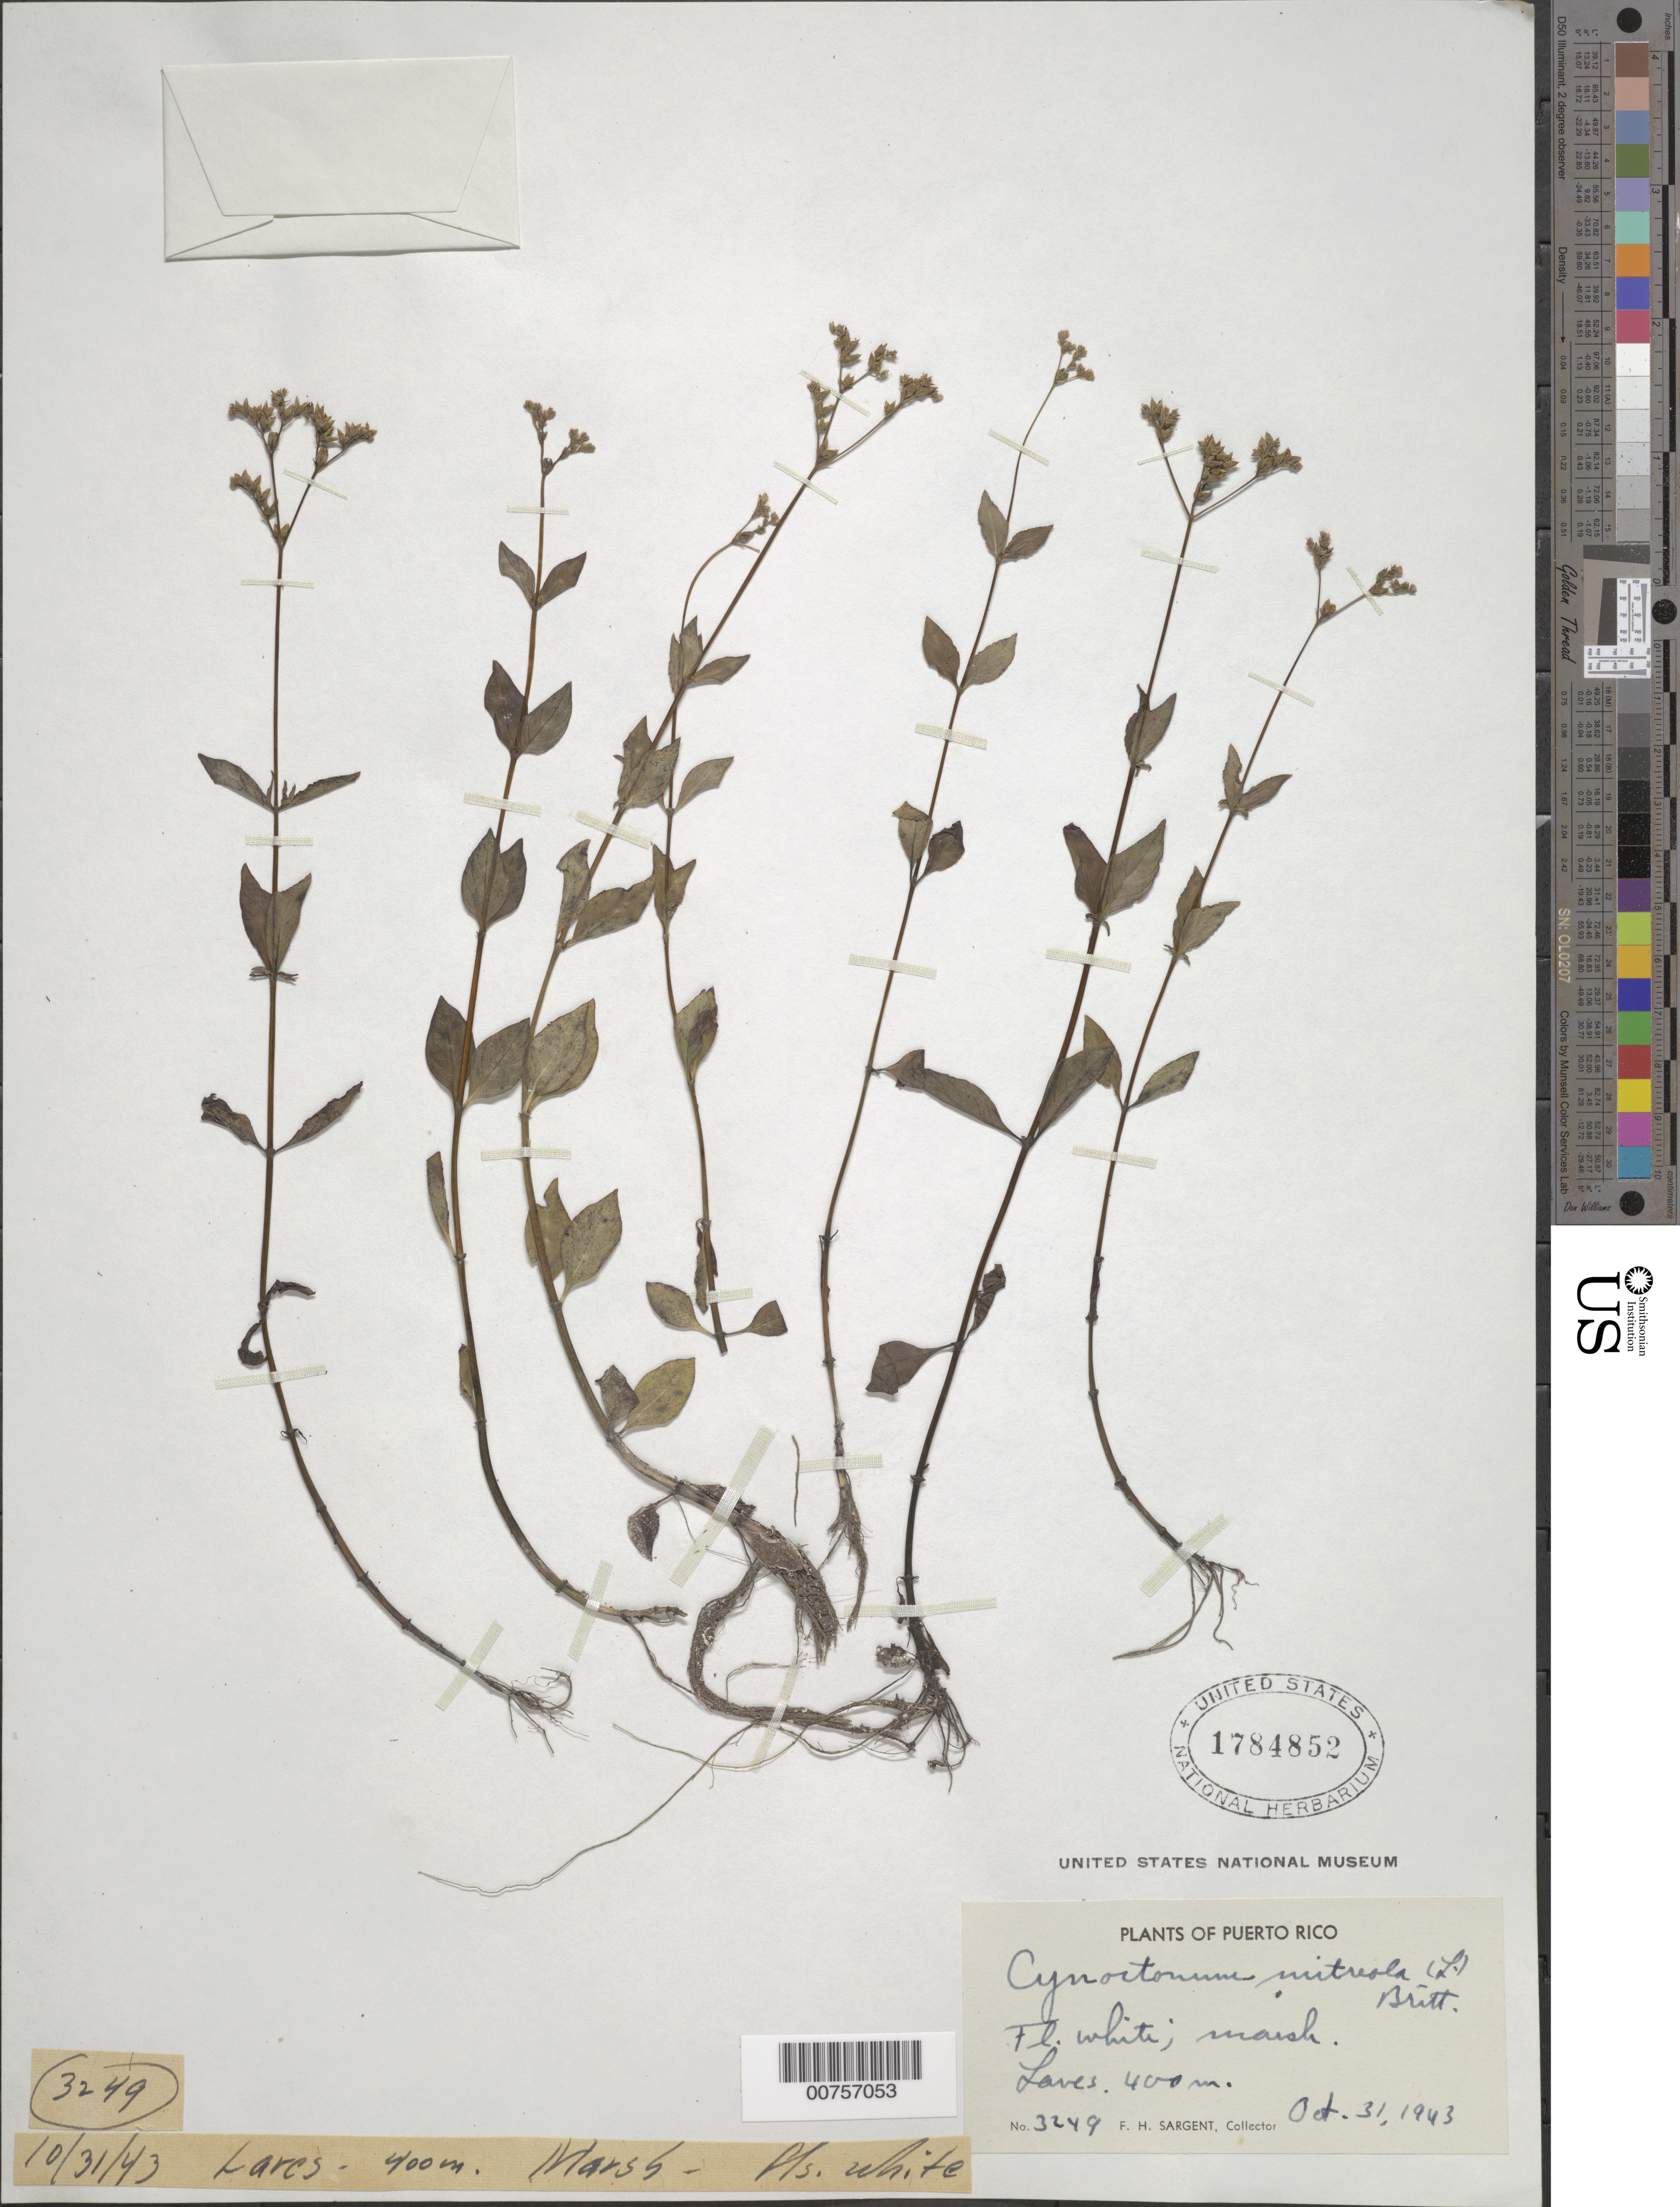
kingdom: Plantae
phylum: Tracheophyta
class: Magnoliopsida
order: Gentianales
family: Loganiaceae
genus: Mitreola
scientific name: Mitreola petiolata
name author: (J.F. Gmel.) Torr. & A. Gray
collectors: F. H. Sargent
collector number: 3249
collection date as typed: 31 Oct 1943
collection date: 1943-10-31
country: Puerto Rico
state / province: Lares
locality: Lares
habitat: Marsh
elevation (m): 400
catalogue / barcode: US 1784852